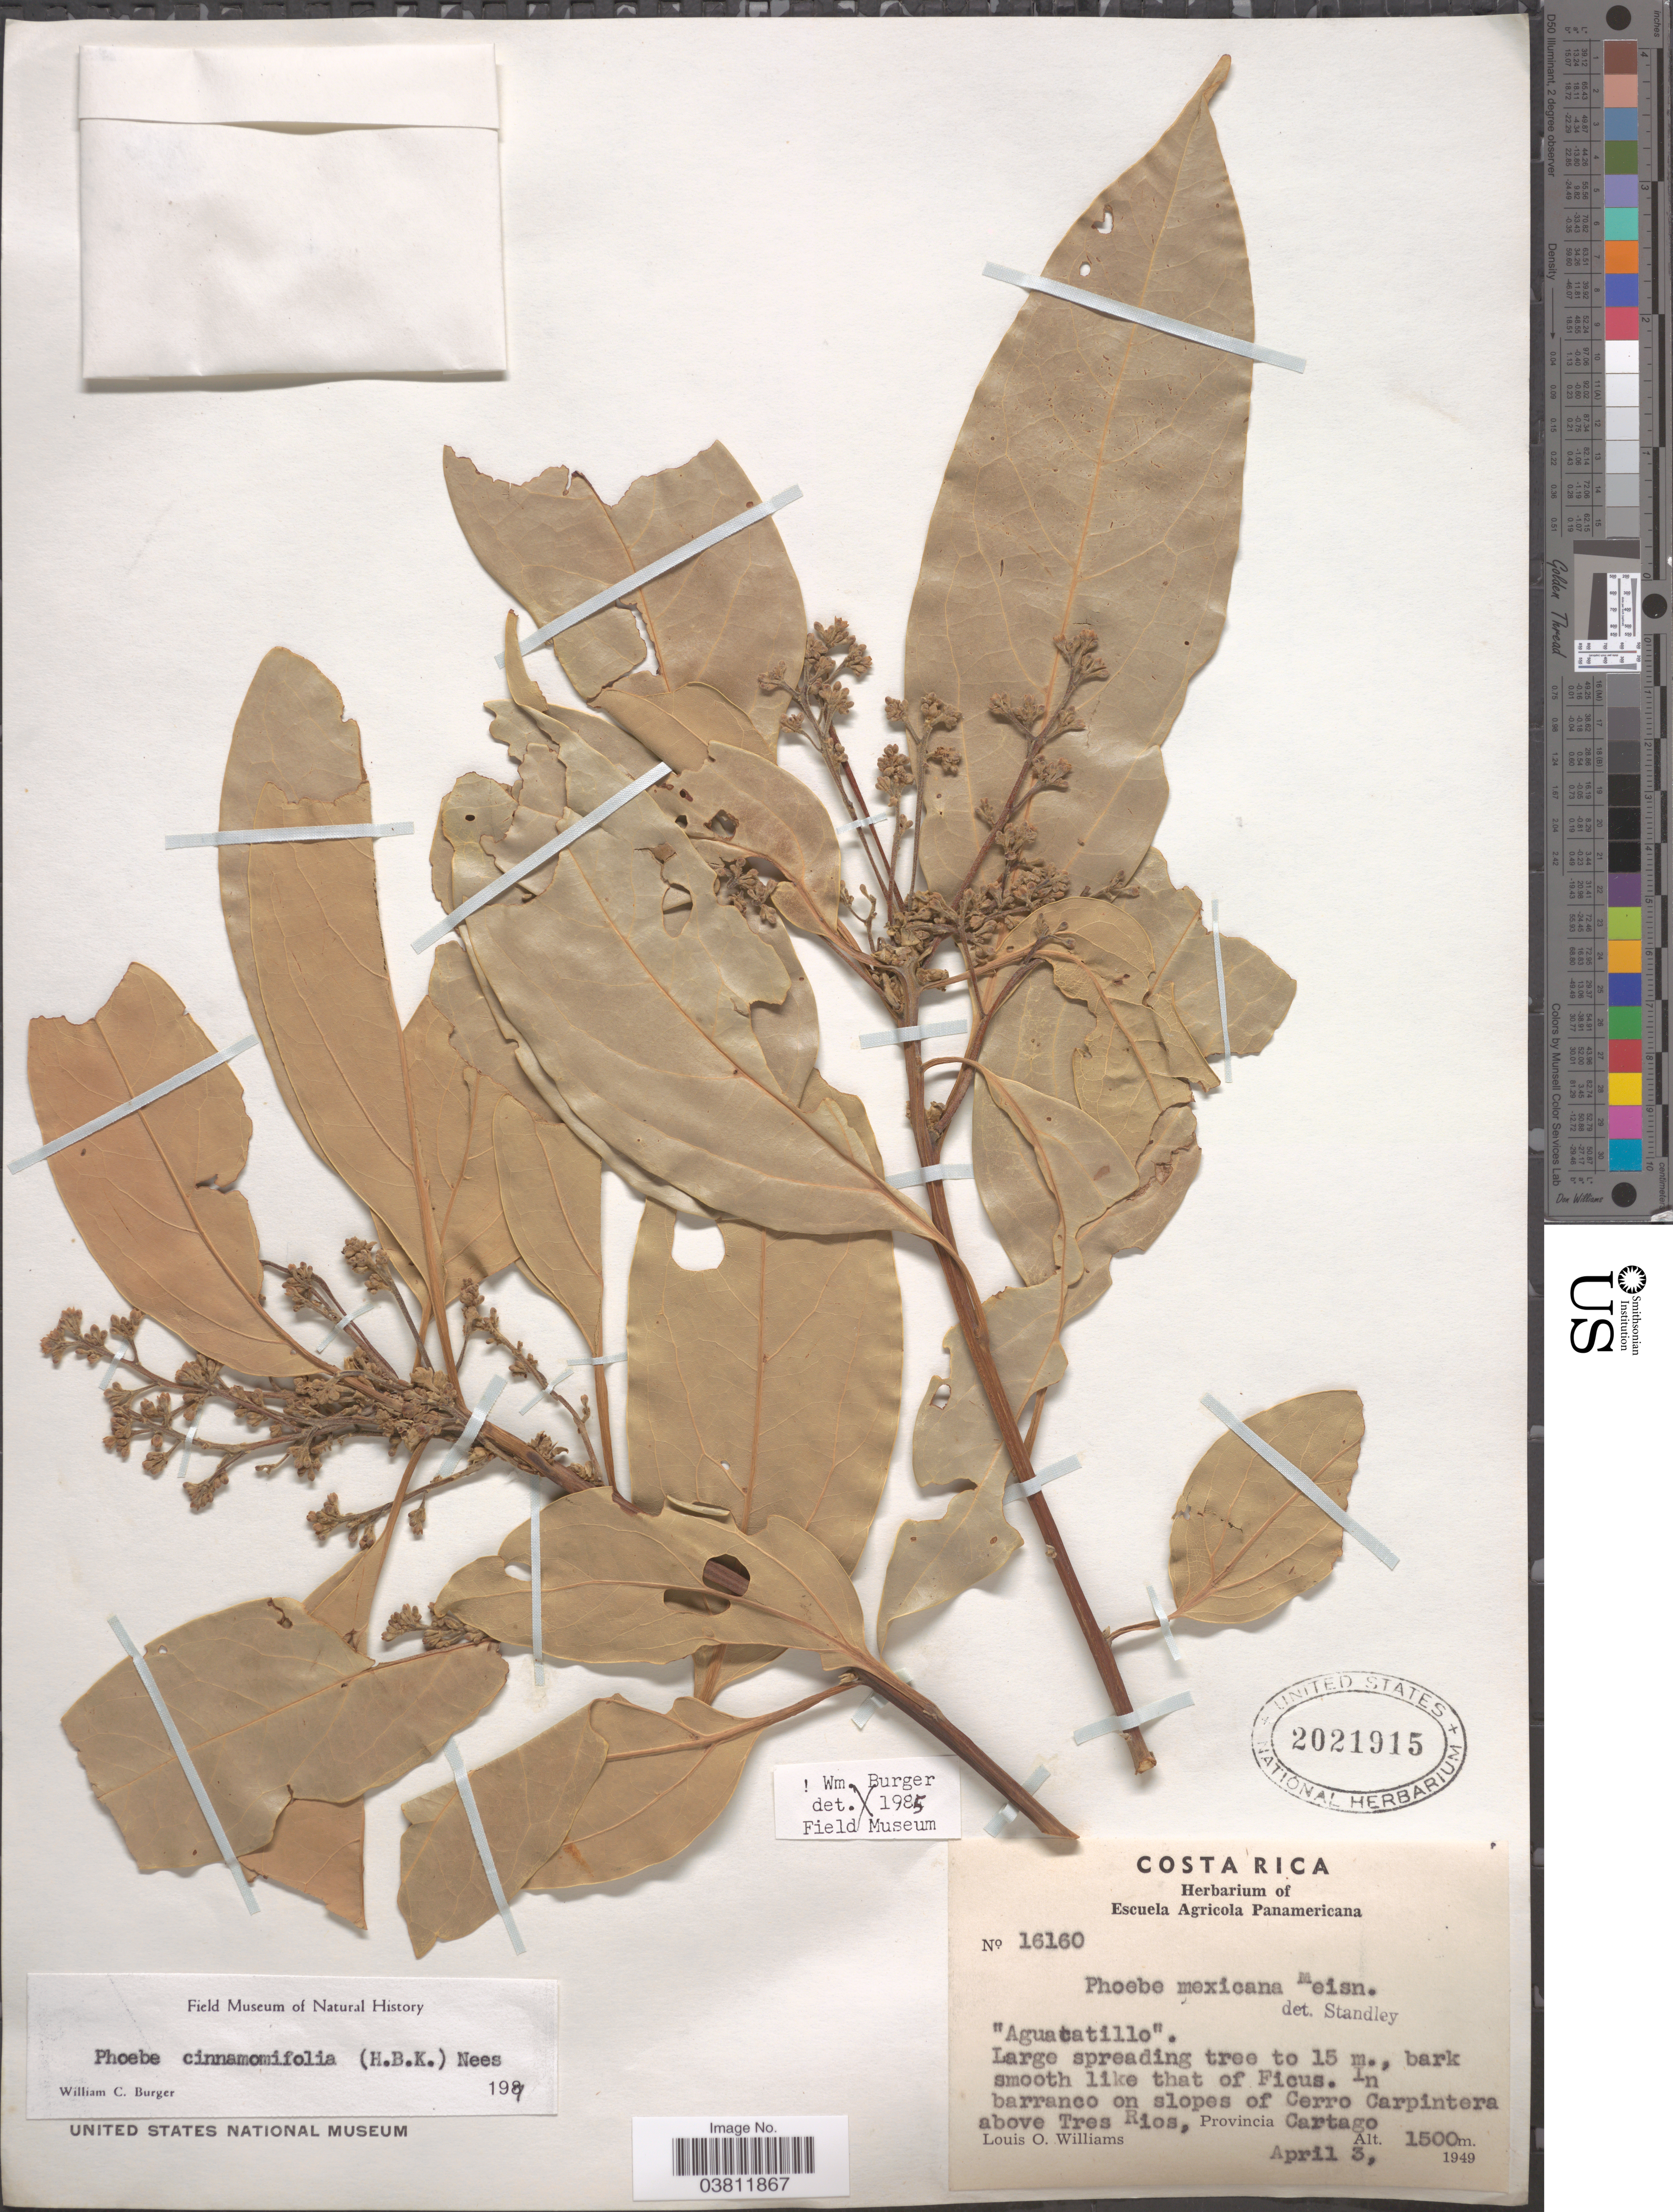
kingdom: Plantae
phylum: Tracheophyta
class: Magnoliopsida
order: Laurales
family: Lauraceae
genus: Phoebe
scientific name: Phoebe cinnamomifolia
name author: (Kunth) Nees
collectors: L. O. Williams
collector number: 16160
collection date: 1949-04-03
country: Costa Rica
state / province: Cartago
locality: In barranco on slopes of Cerro Carpintera above Tres Rios.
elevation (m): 1500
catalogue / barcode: US 2021915